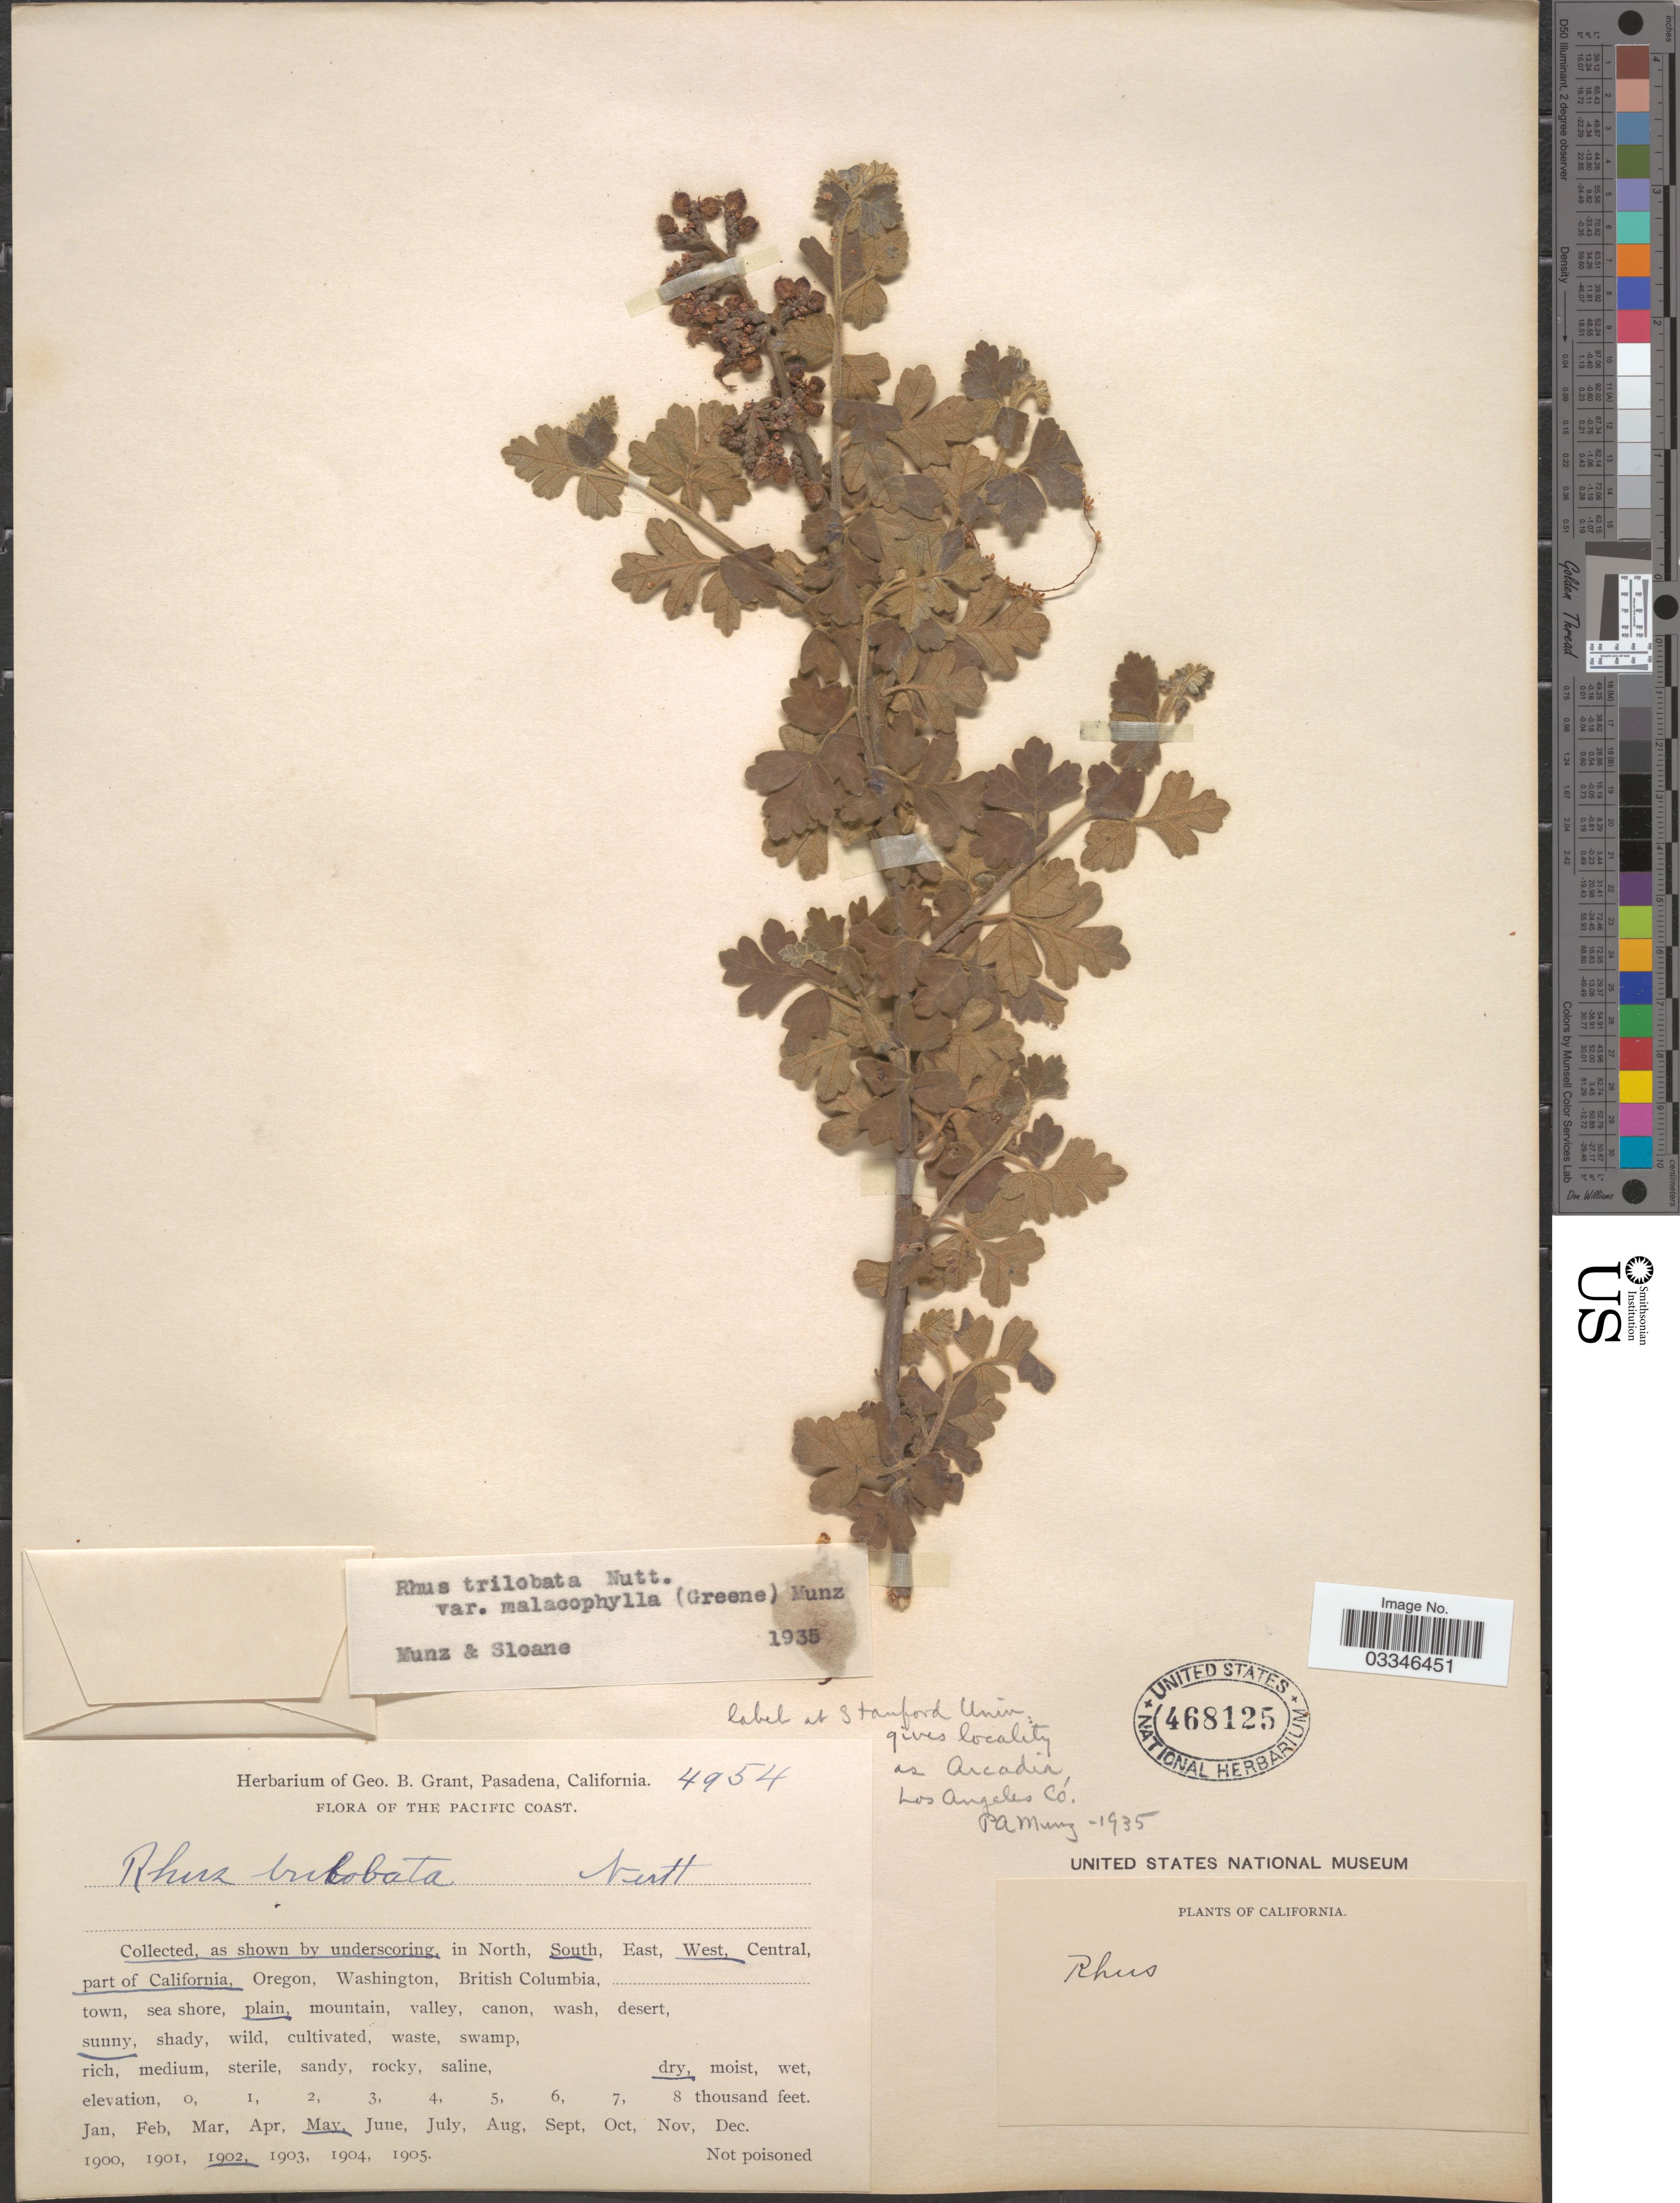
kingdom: Plantae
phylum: Tracheophyta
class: Magnoliopsida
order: Sapindales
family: Anacardiaceae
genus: Rhus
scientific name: Rhus trilobata var. malacophylla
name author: Nutt.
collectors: ex herb. Geo. B. Grant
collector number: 4954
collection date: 1902-05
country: United States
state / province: California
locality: The Pacific Coast, South, West of California.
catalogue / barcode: US 468125